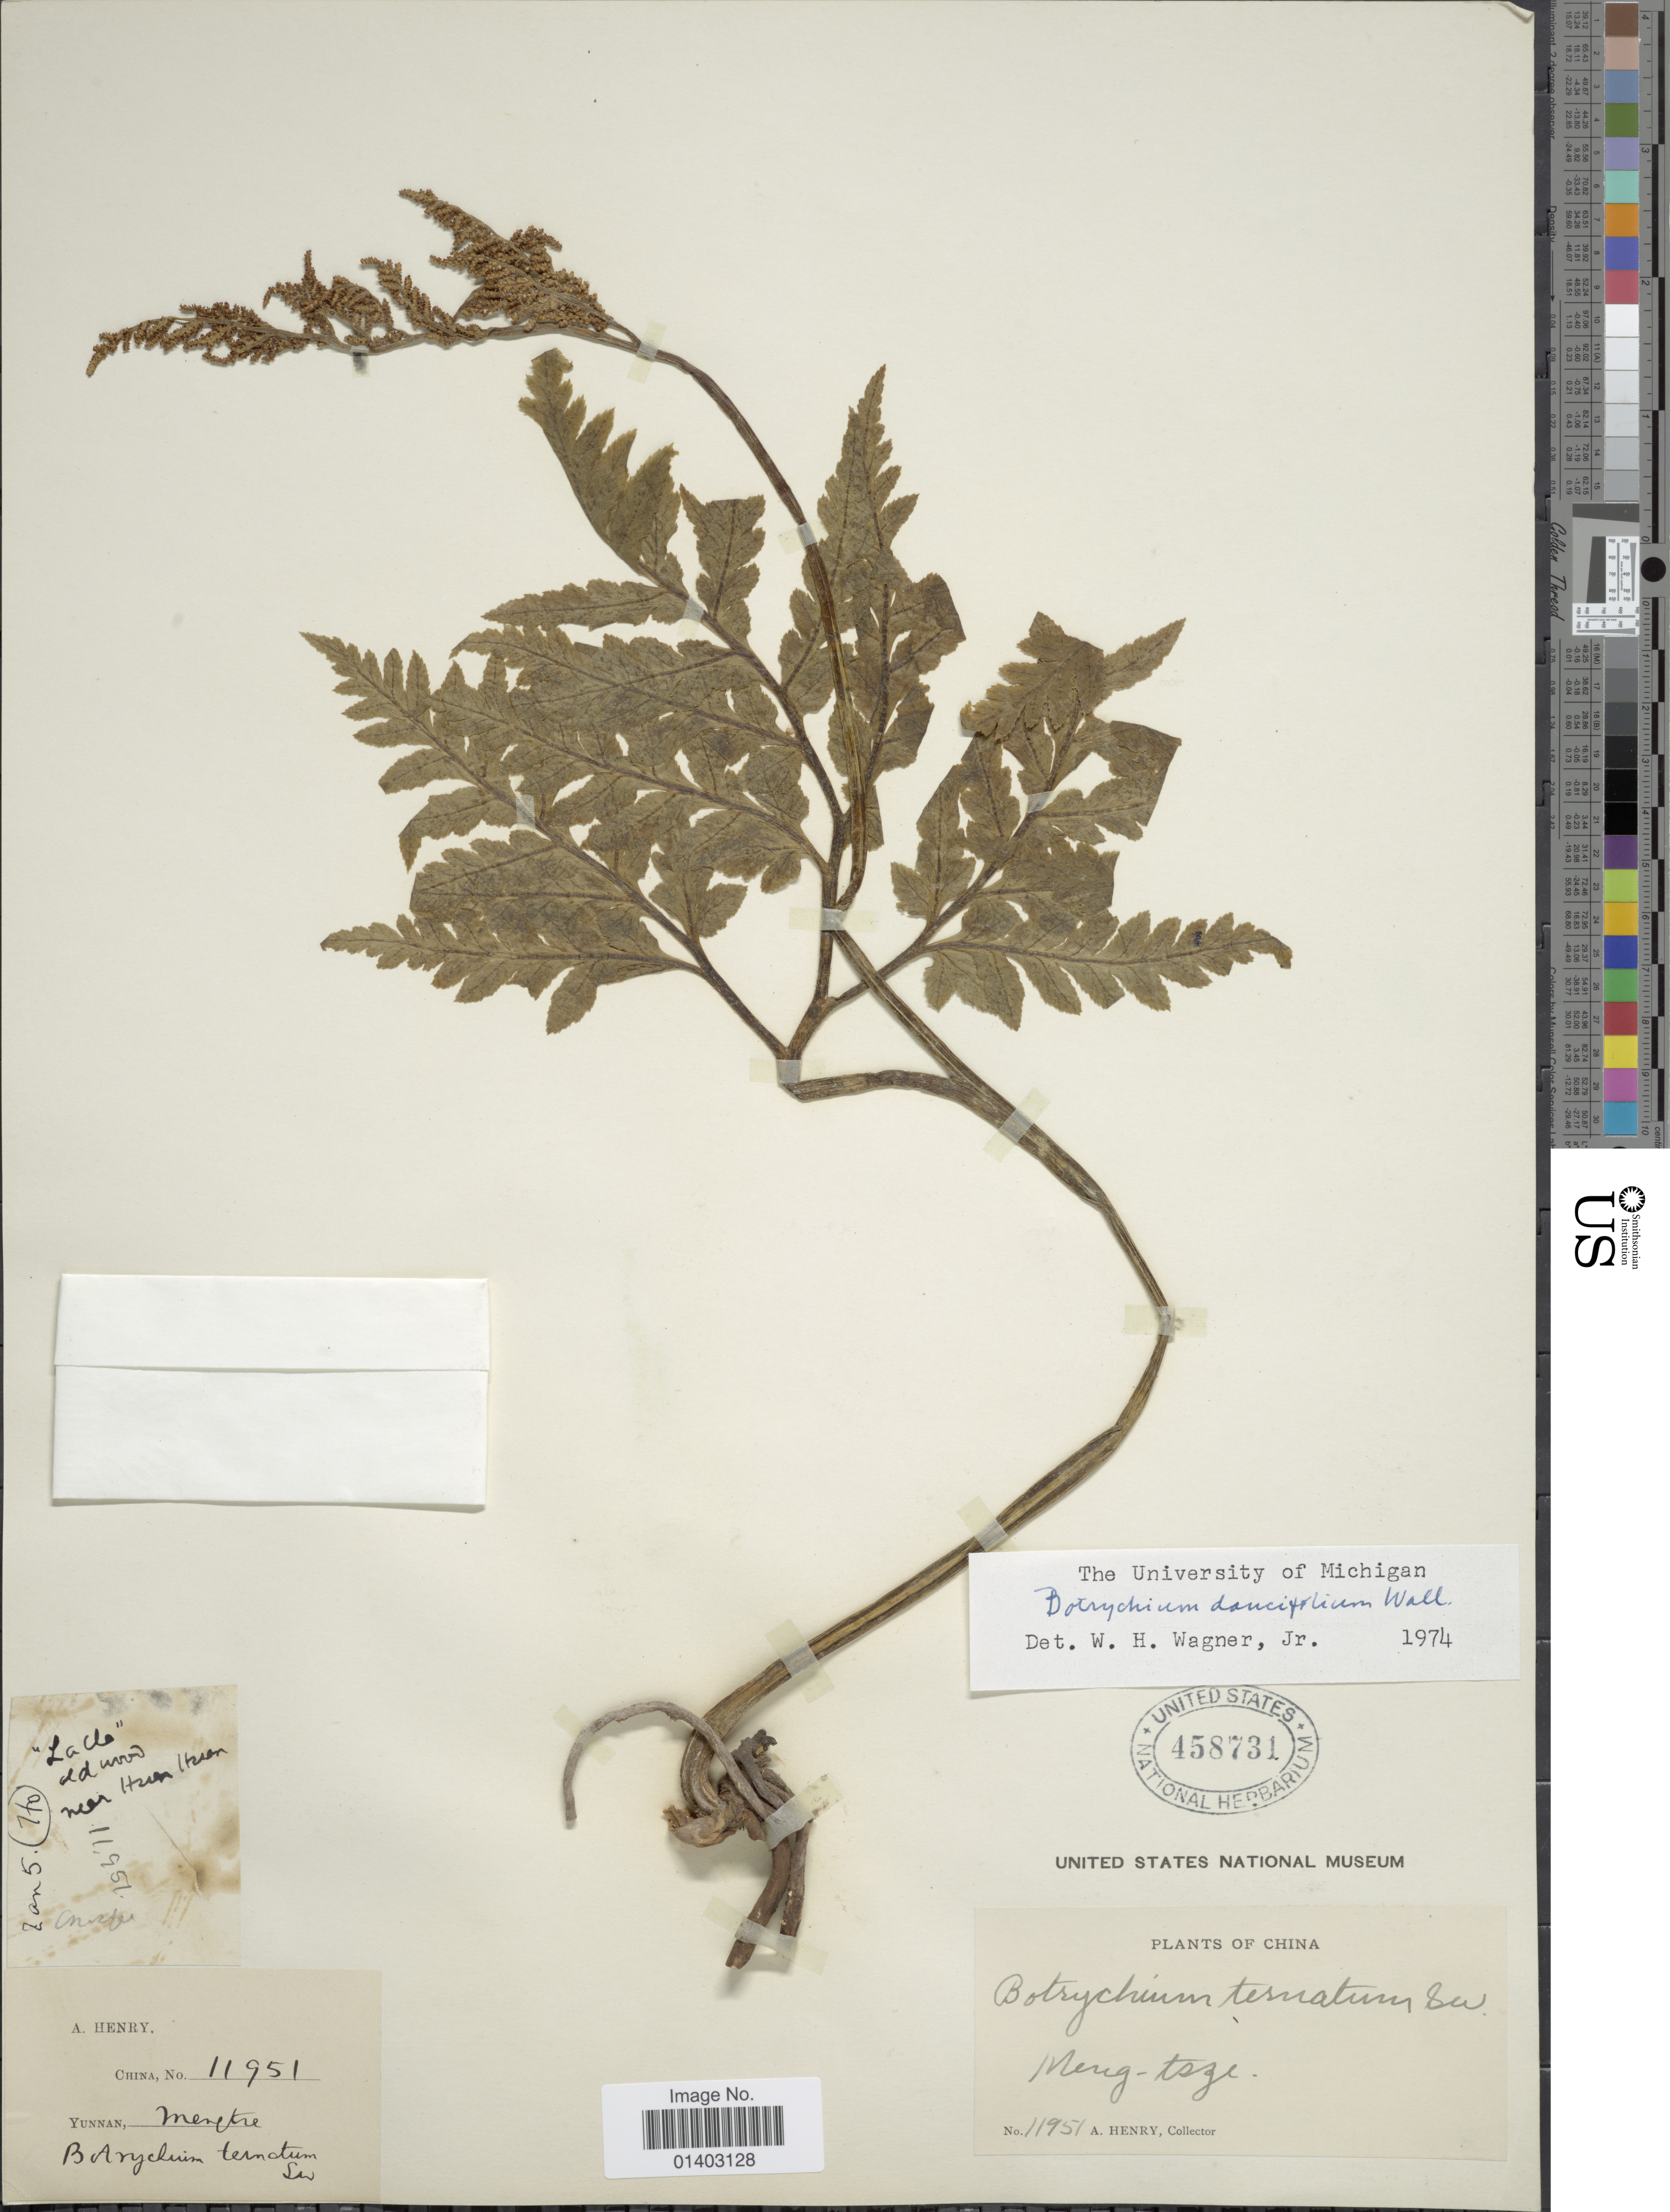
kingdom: Plantae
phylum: Tracheophyta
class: Polypodiopsida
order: Ophioglossales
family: Ophioglossaceae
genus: Botrychium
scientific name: Botrychium daucifolium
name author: (Wall.) Hook. & Grev.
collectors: A. Henry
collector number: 11951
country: China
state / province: Yunnan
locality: Mengtsze. Near Hsien Hsien. Ho.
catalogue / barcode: US 458731